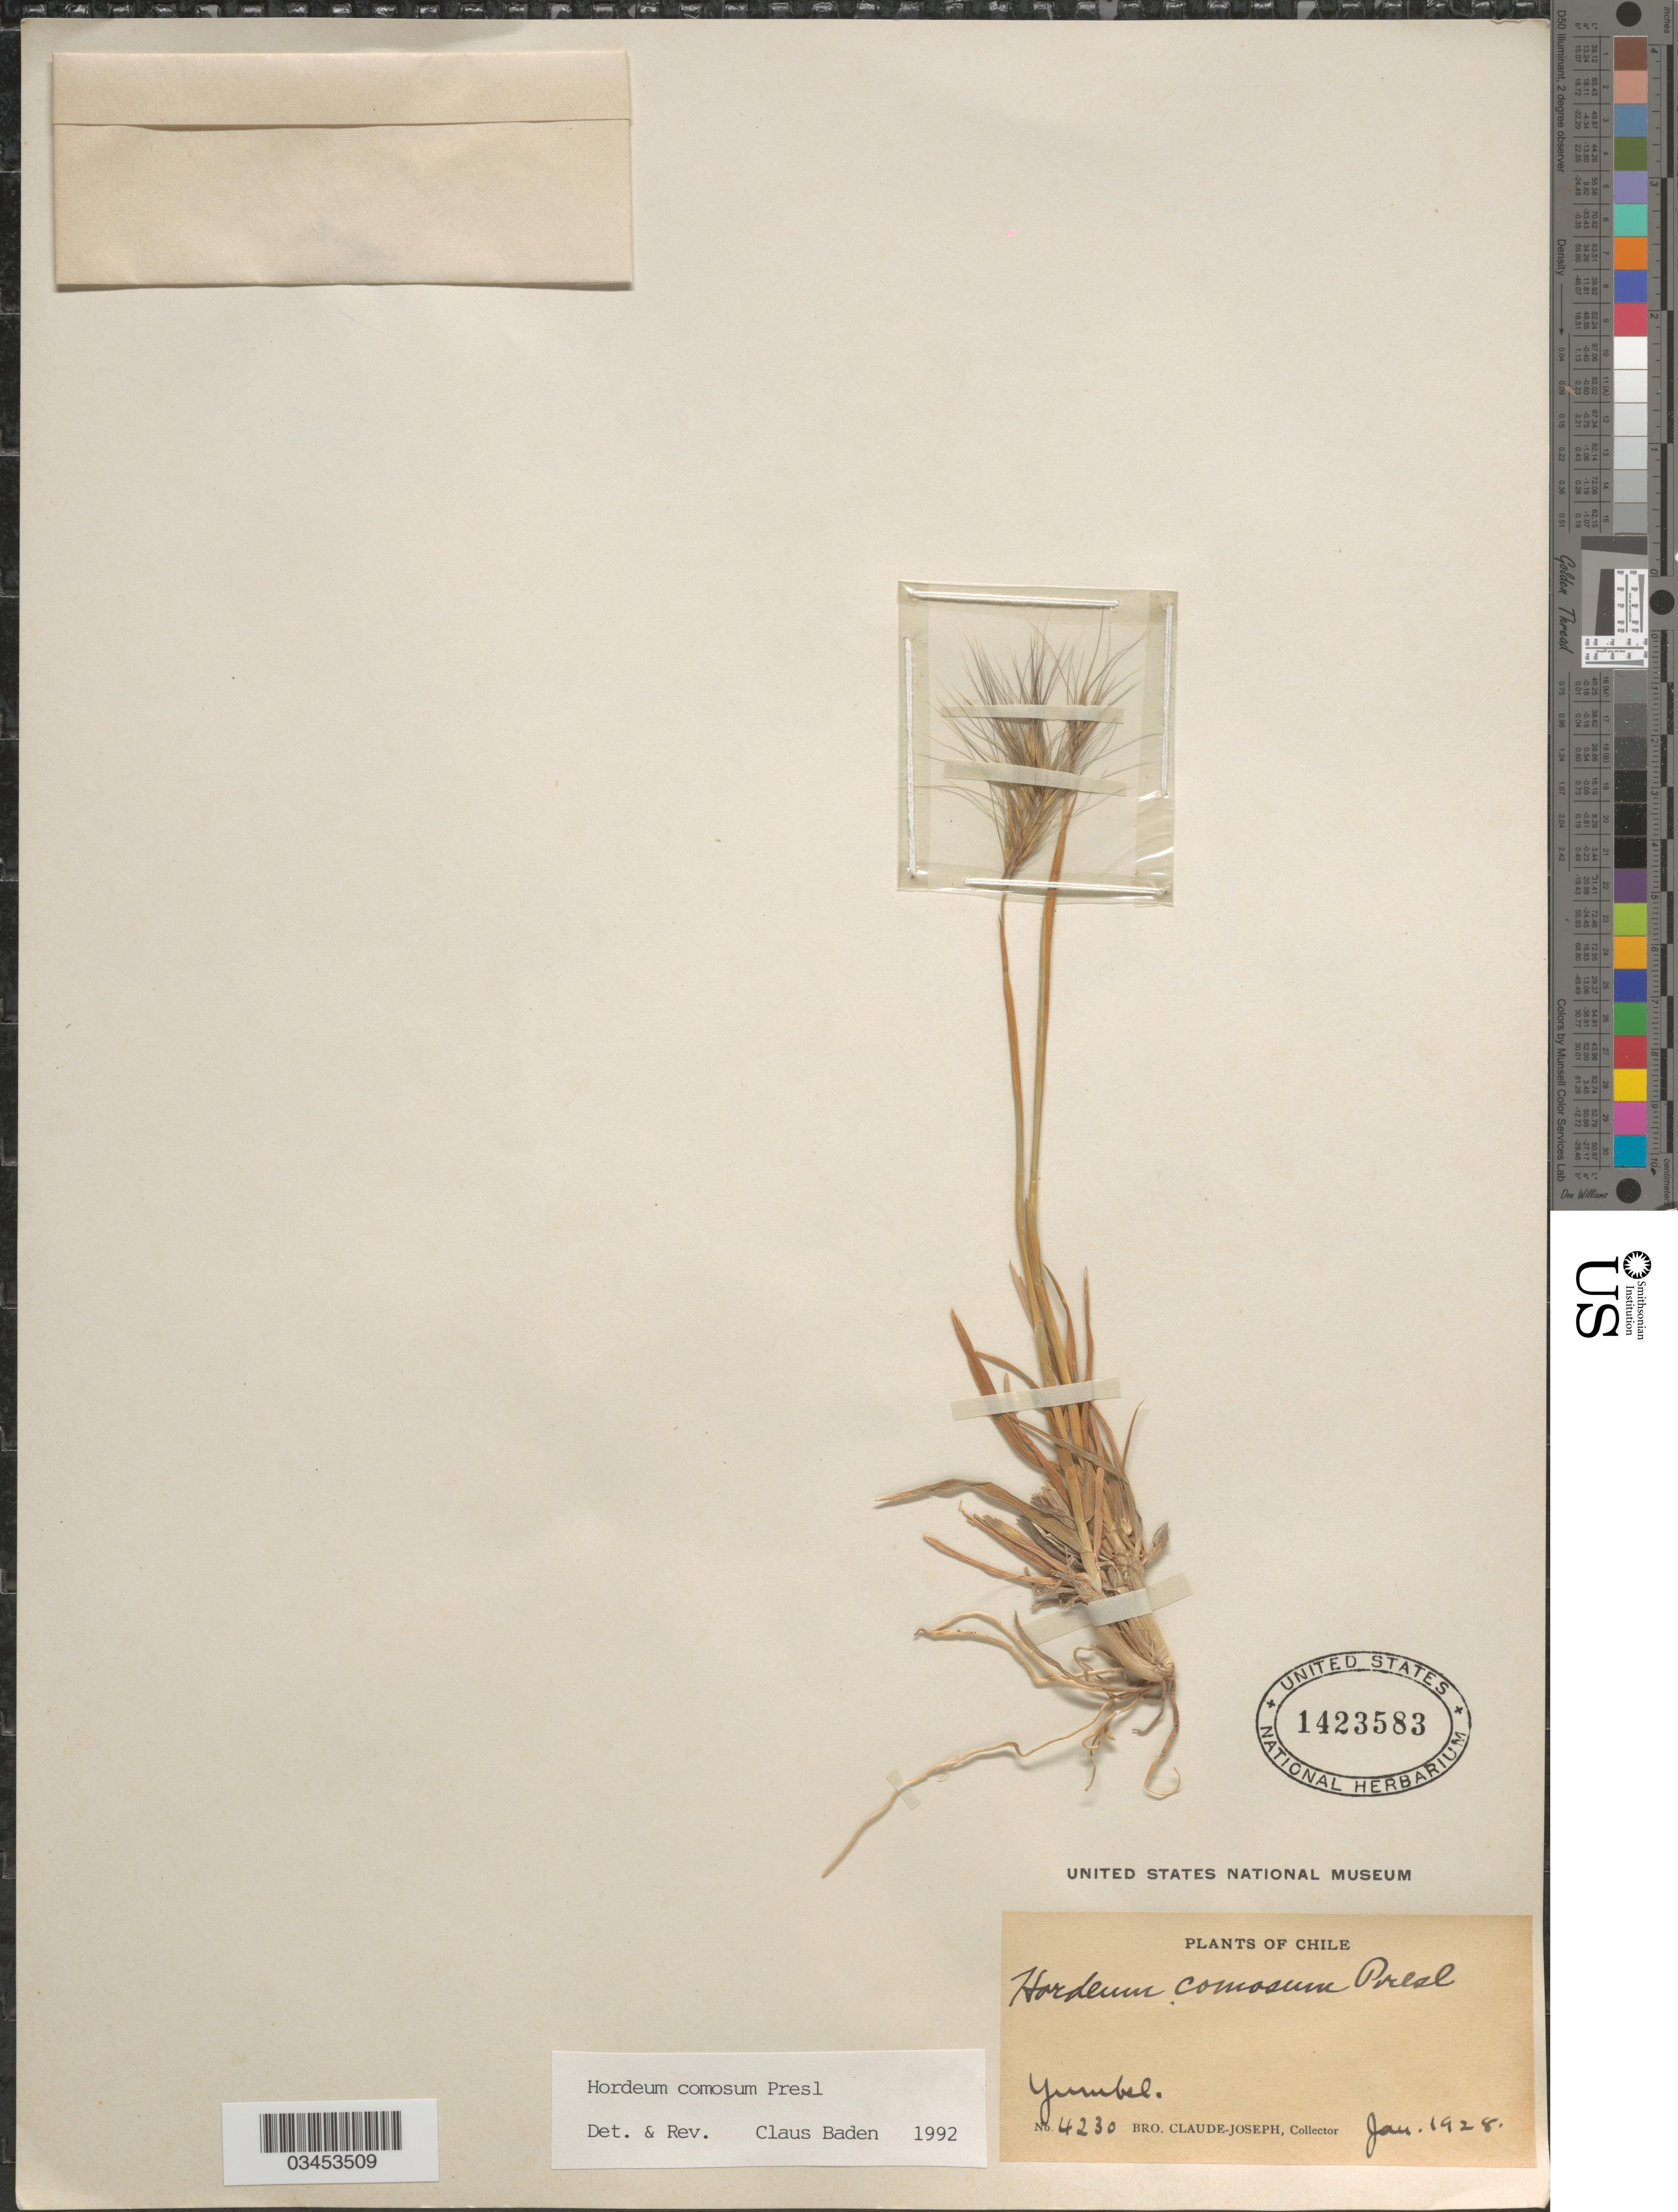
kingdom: Plantae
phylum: Tracheophyta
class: Liliopsida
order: Poales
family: Poaceae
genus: Hordeum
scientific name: Hordeum comosum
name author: J. Presl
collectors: Bro. Claude-Joseph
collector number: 4230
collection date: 1928-01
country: Chile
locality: Yumbel.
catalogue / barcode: US 1423583